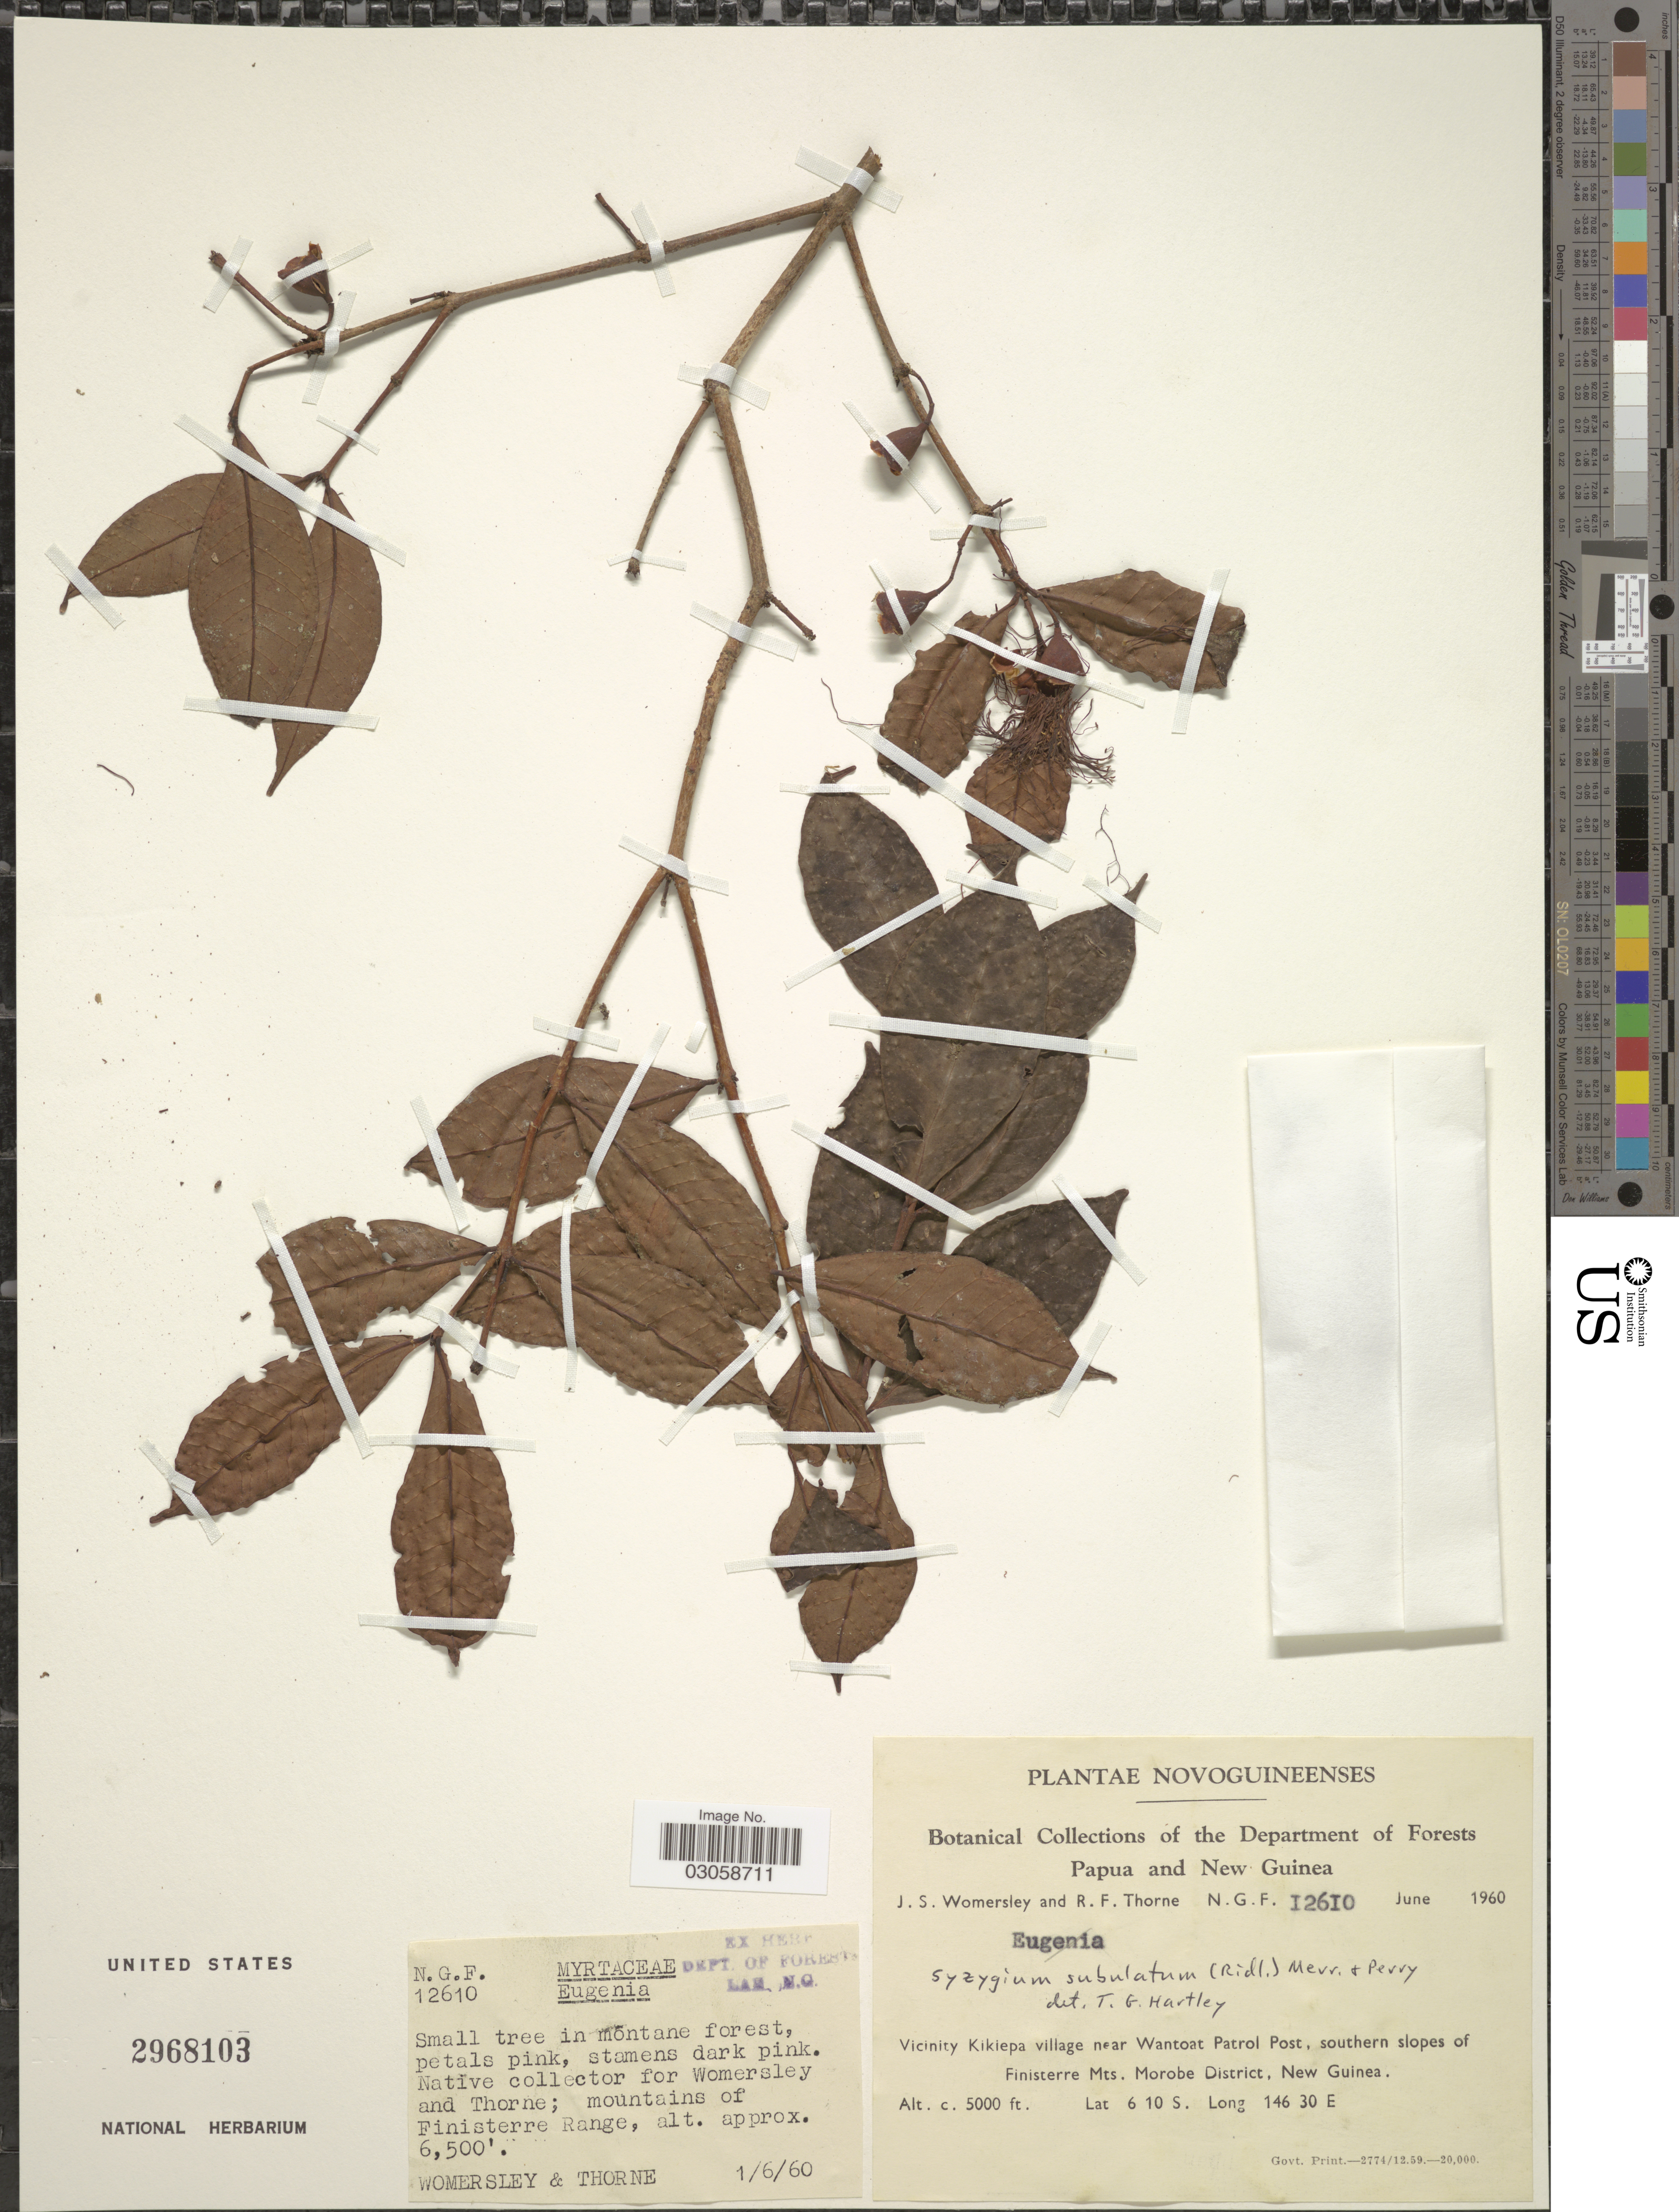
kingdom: Plantae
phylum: Tracheophyta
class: Magnoliopsida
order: Myrtales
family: Myrtaceae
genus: Syzygium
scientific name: Syzygium subalatum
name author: (Ridl.) Merr. & L.M. Perry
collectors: J. S. Womersley & R. Thorne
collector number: N.G.F. 12610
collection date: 1960-06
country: Papua New Guinea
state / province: Morobe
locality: NOVOGUINEENSES. Mountains of Finisterre Range. Vicinity Kikiepa village near Wantoat Patrol Post, southern slopes of Finisterre Mts. Morobe District. New Guinea.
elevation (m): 1524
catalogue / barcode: US 2968103